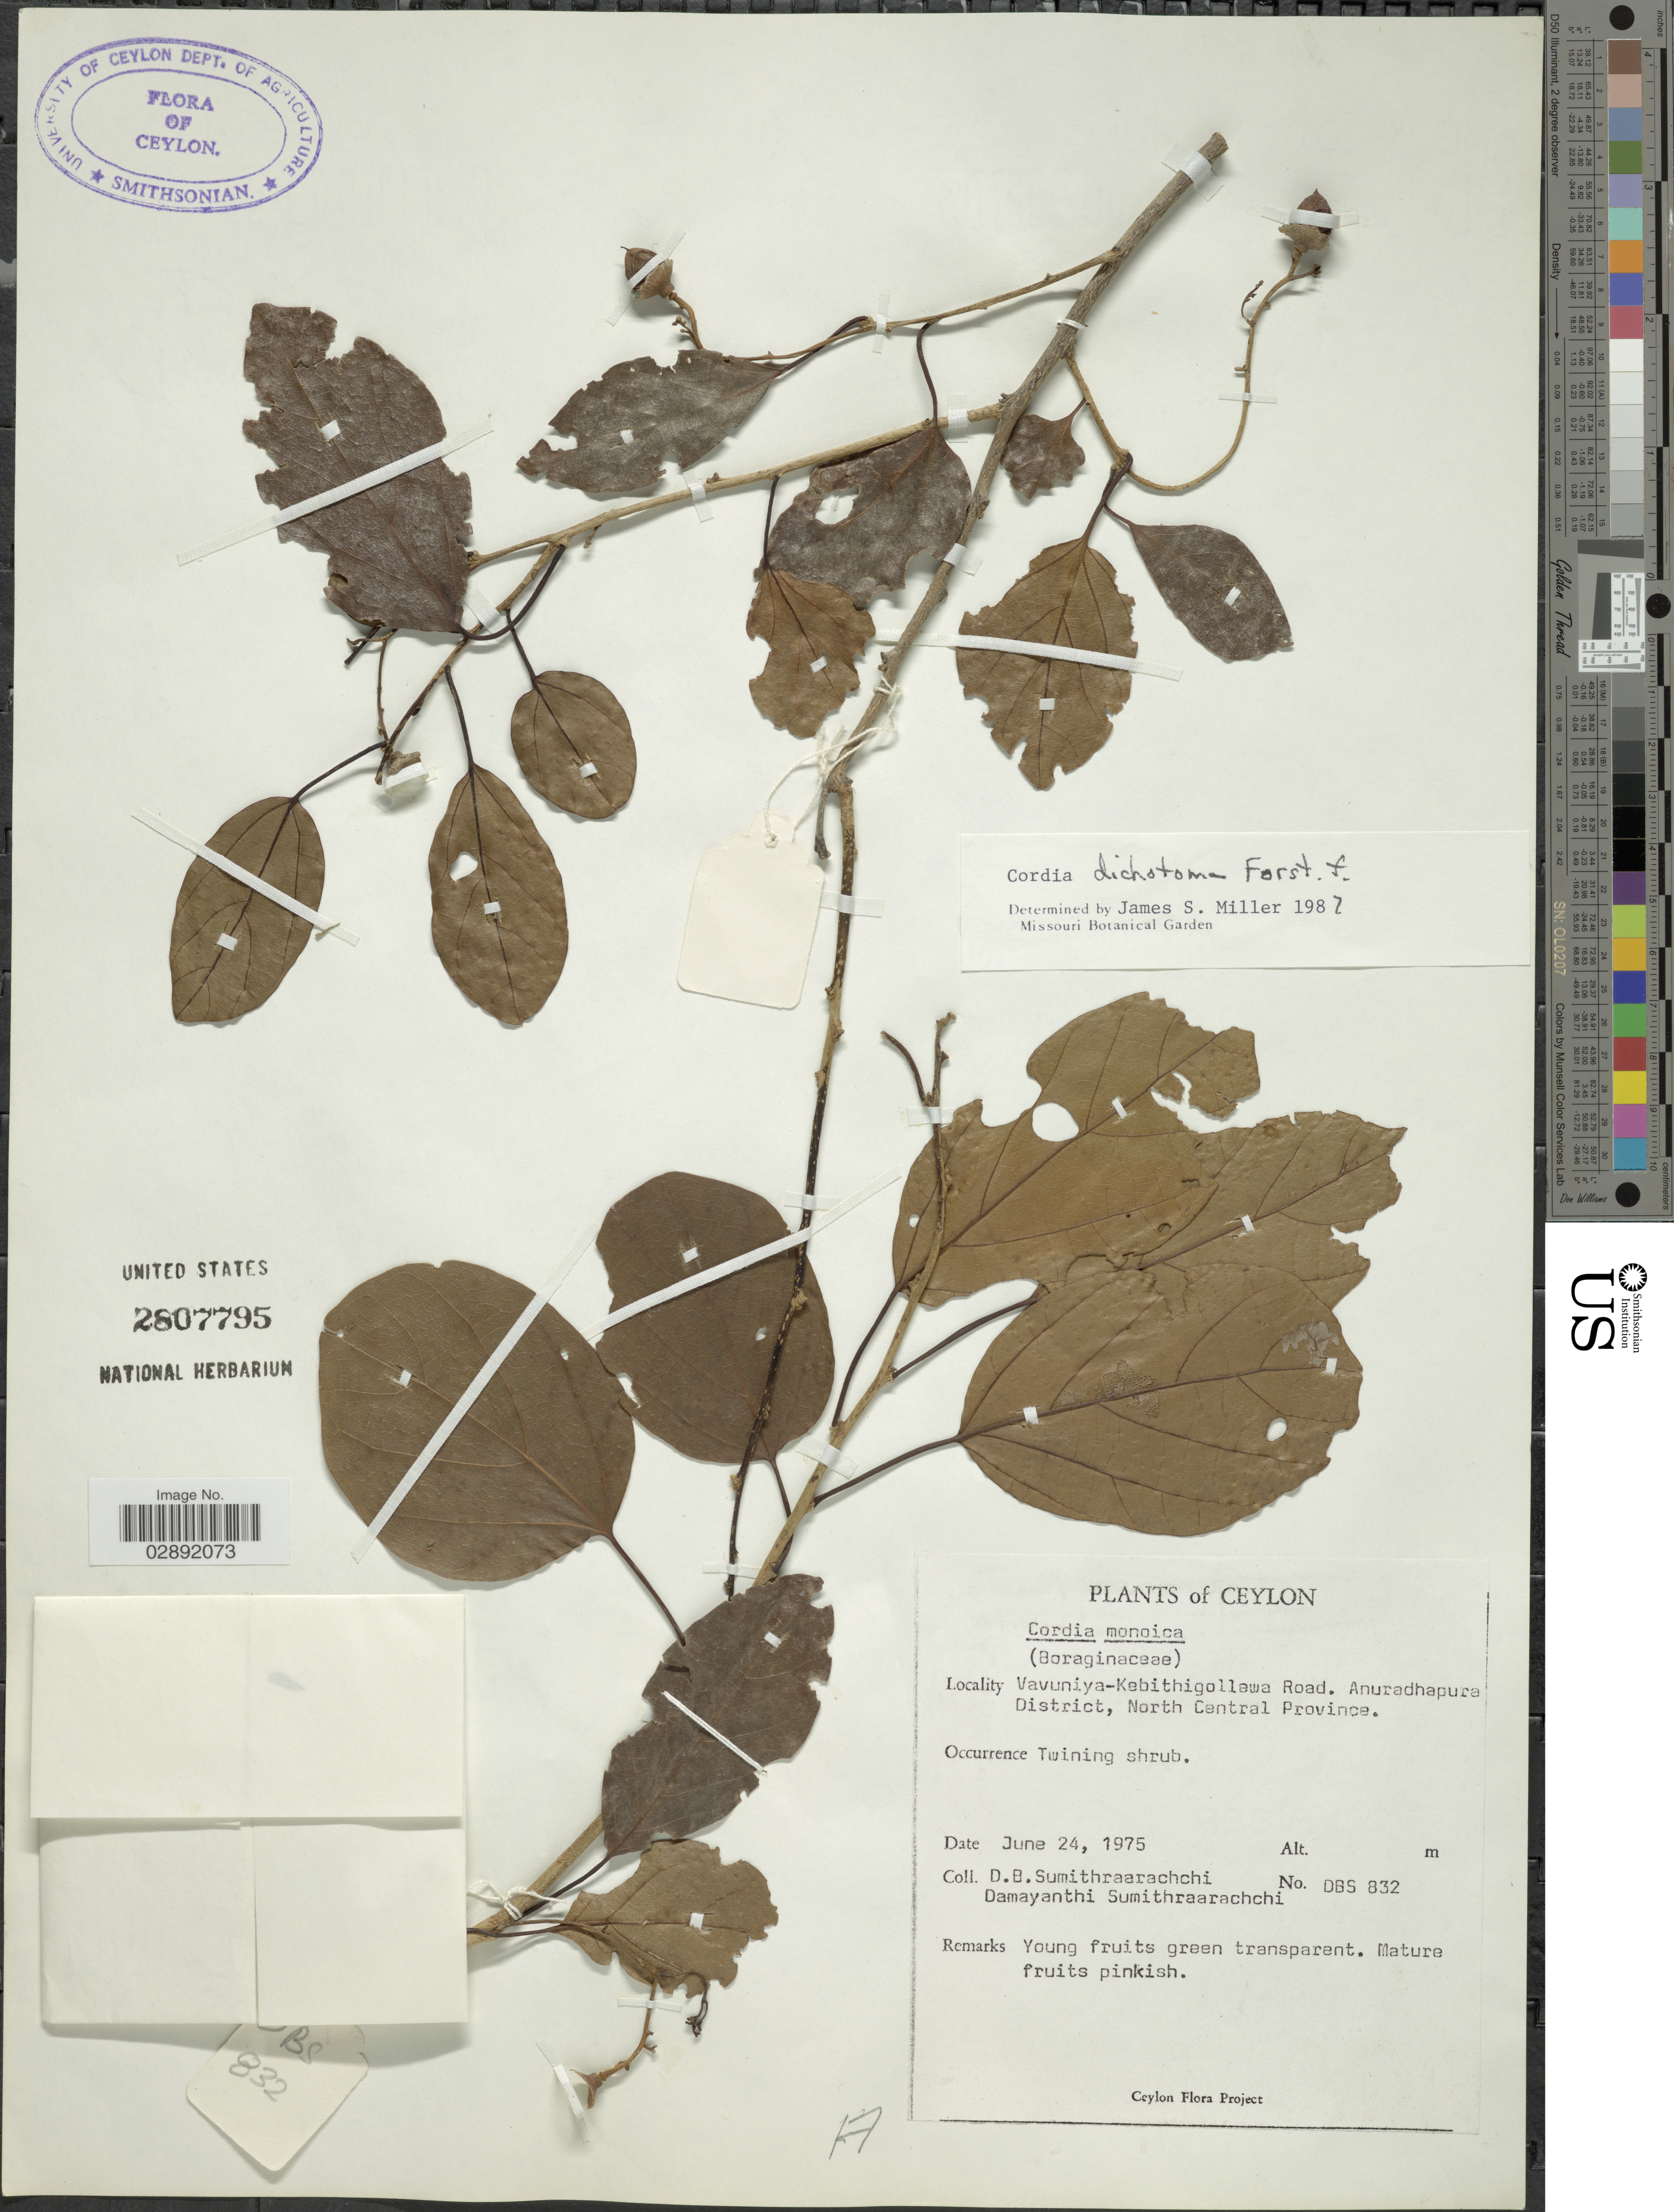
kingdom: Plantae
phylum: Tracheophyta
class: Magnoliopsida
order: Boraginales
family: Cordiaceae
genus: Cordia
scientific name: Cordia dichotoma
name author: G. Forst.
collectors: D. B. Sumithraarachchi & D. Sumithraarachchi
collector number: DBS832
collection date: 1975-06-24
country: Sri Lanka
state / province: North Central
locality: Ceylon, Vavuniya-Kebithigollawa Road. Anuradhapura District, North Central Province.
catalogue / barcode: US 2807795